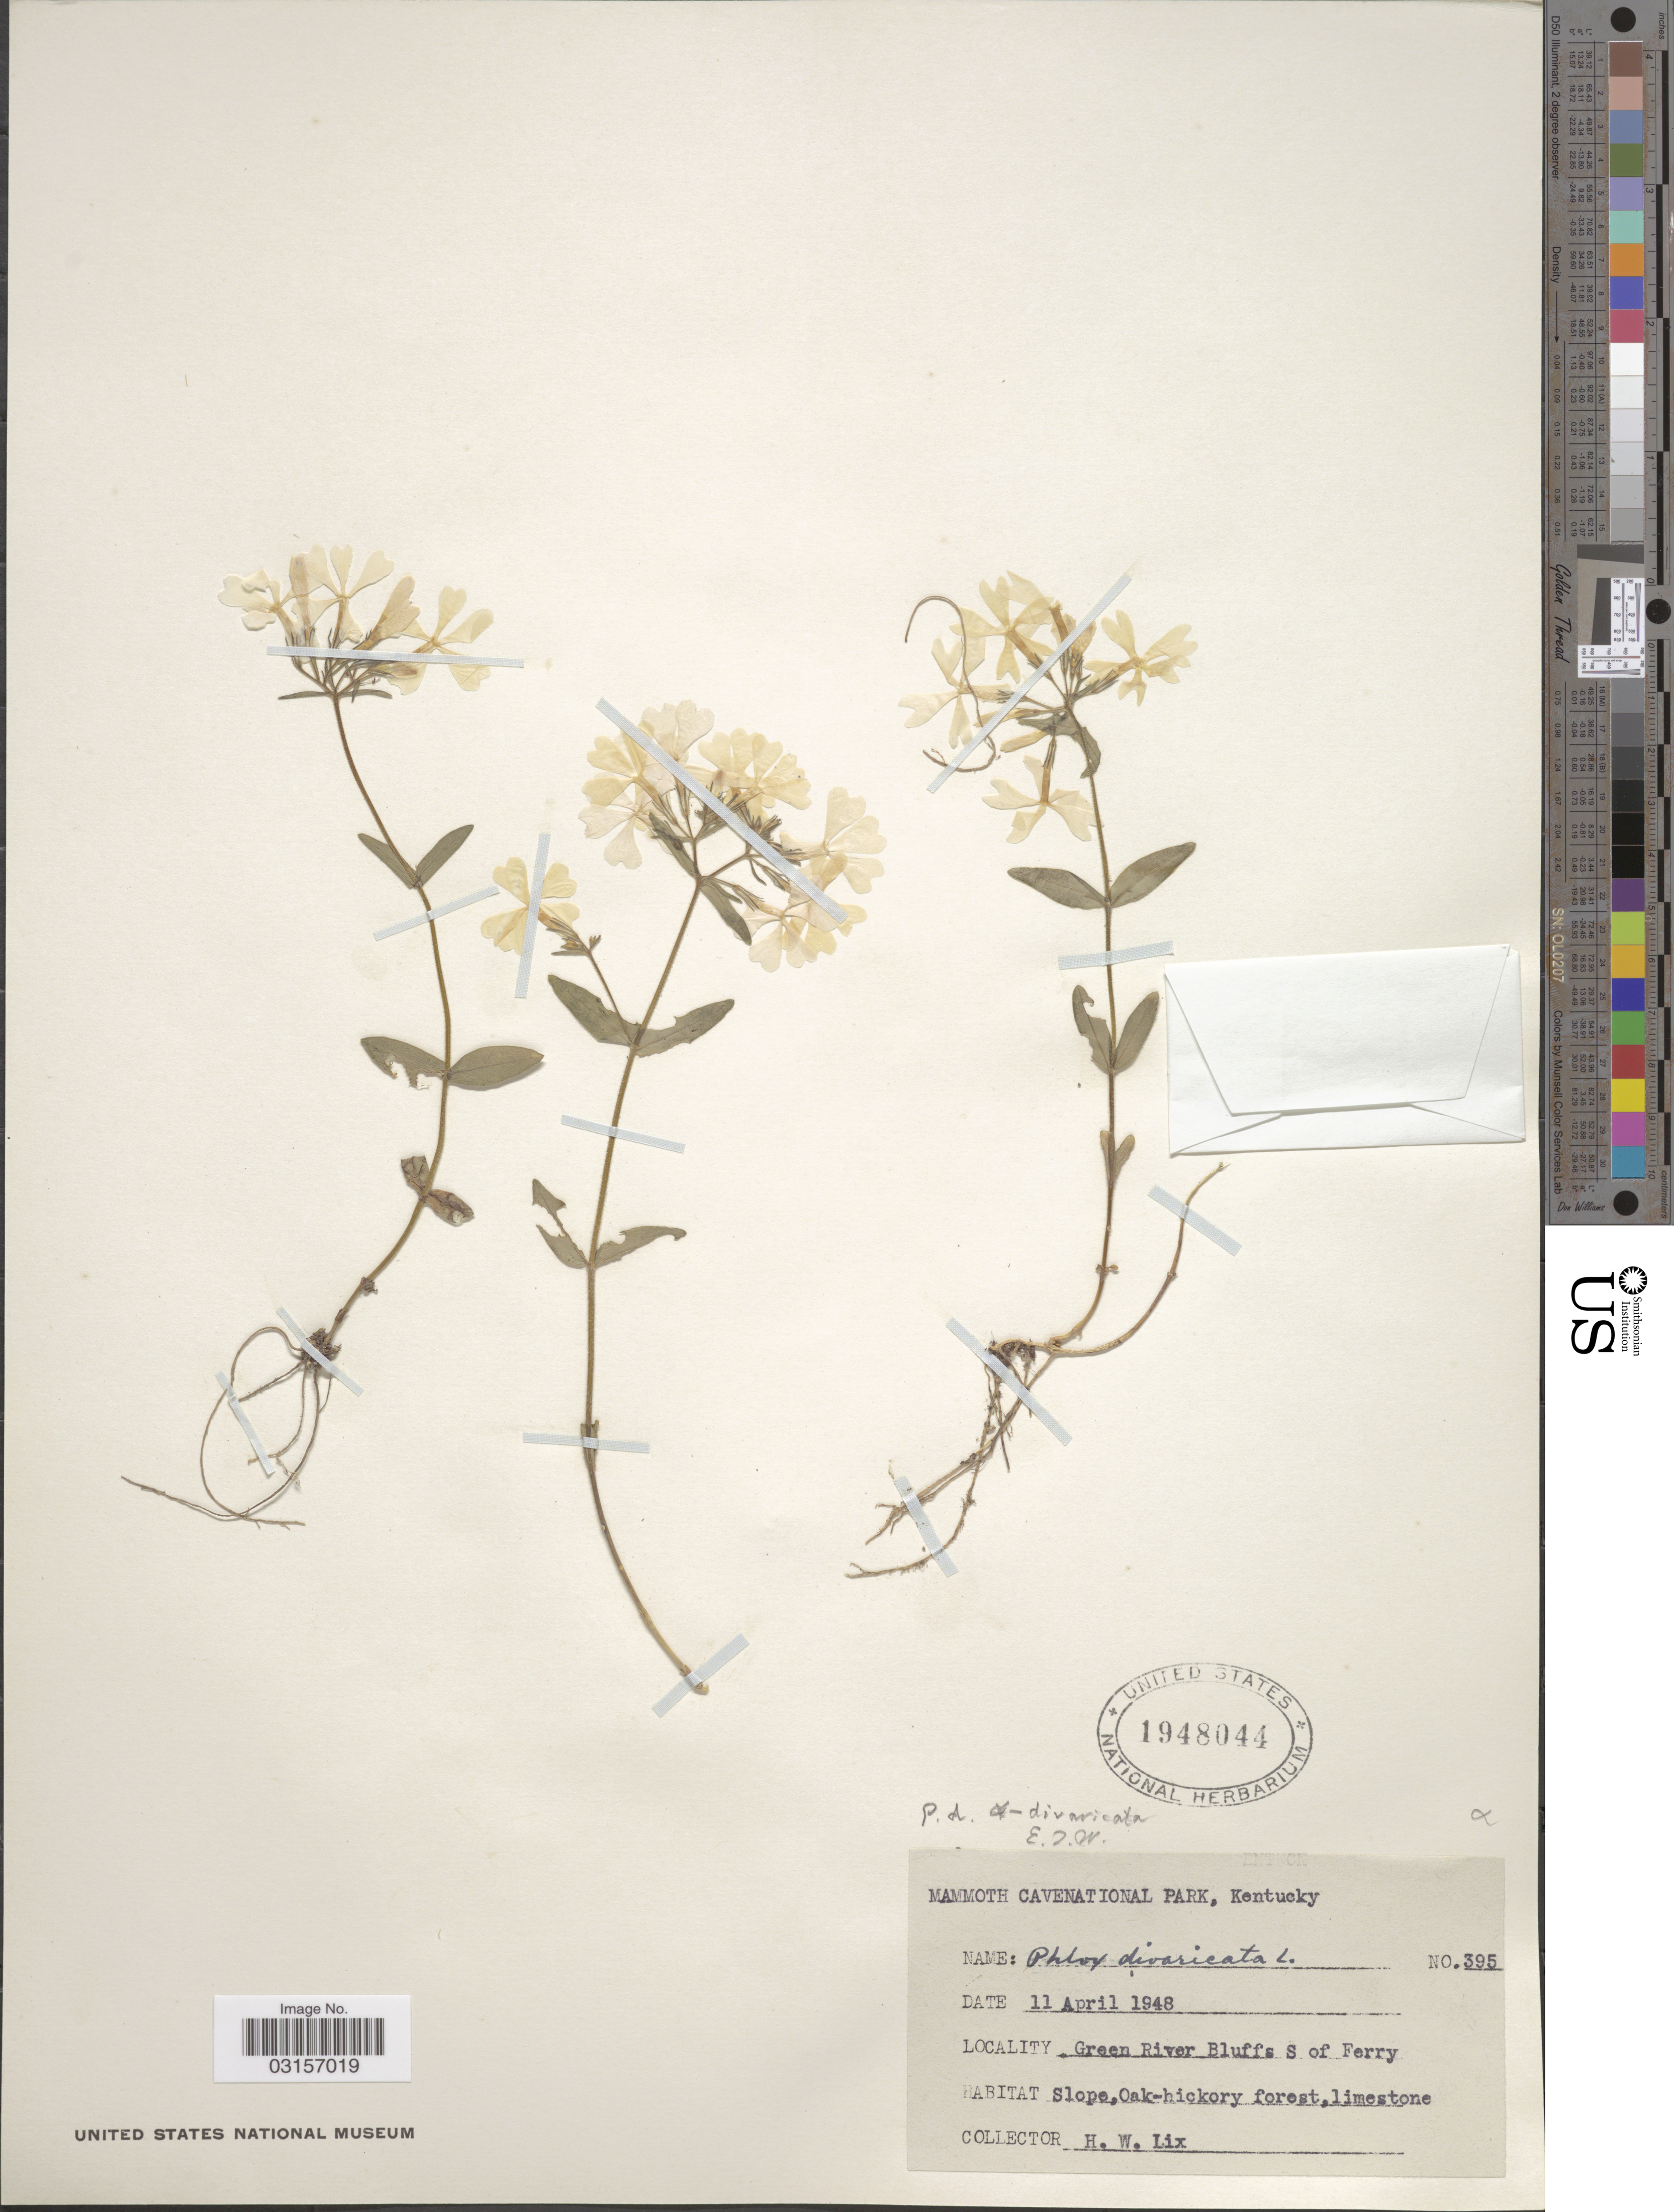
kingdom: Plantae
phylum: Tracheophyta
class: Magnoliopsida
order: Ericales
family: Polemoniaceae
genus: Phlox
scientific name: Phlox divaricata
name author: L.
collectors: H. W. Lix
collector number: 395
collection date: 1948-04-11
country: United States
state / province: Kentucky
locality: Mammoth Cavenational Park, Green River Bluffs S of Ferry.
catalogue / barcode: US 1948044